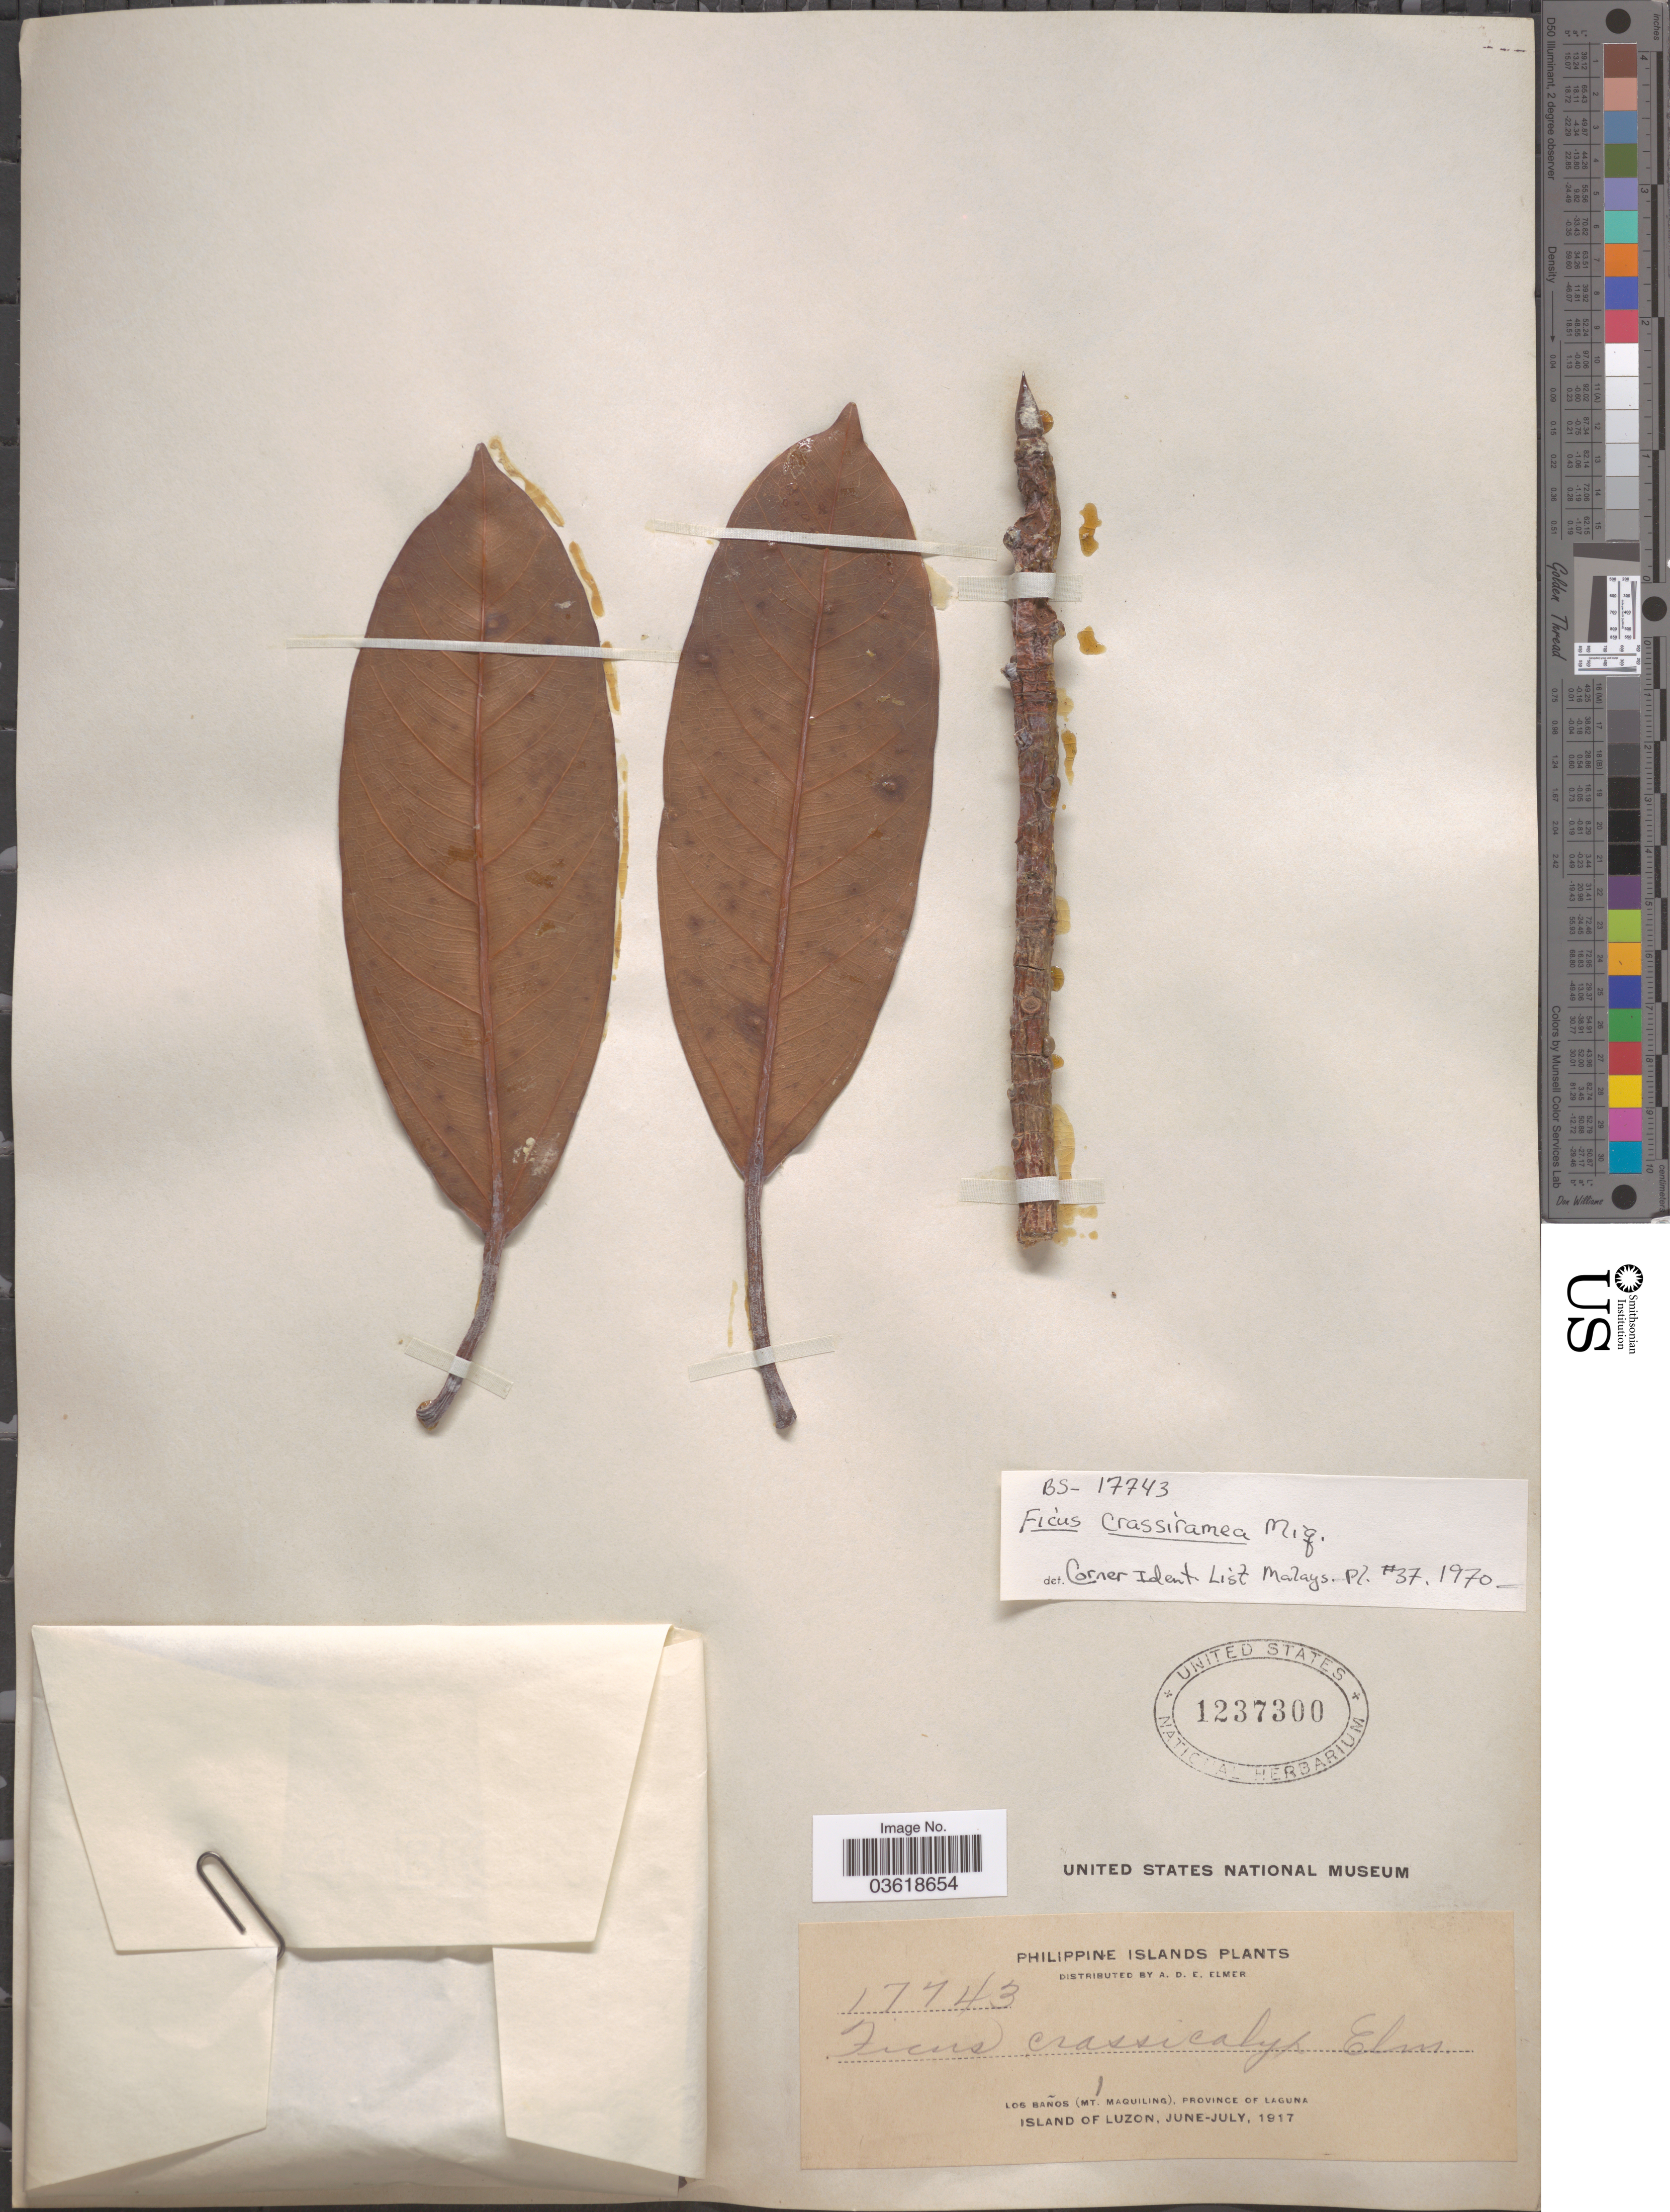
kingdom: Plantae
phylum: Tracheophyta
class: Magnoliopsida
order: Rosales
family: Moraceae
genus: Ficus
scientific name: Ficus crassiramea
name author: Miq.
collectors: A. D. E. Elmer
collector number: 17743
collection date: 1917-06/1917-07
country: Philippines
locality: Philippine Islands. Los Baños (Mt. Maquiling), Province of Laguna. Island of Luzon.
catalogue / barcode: US 1237300